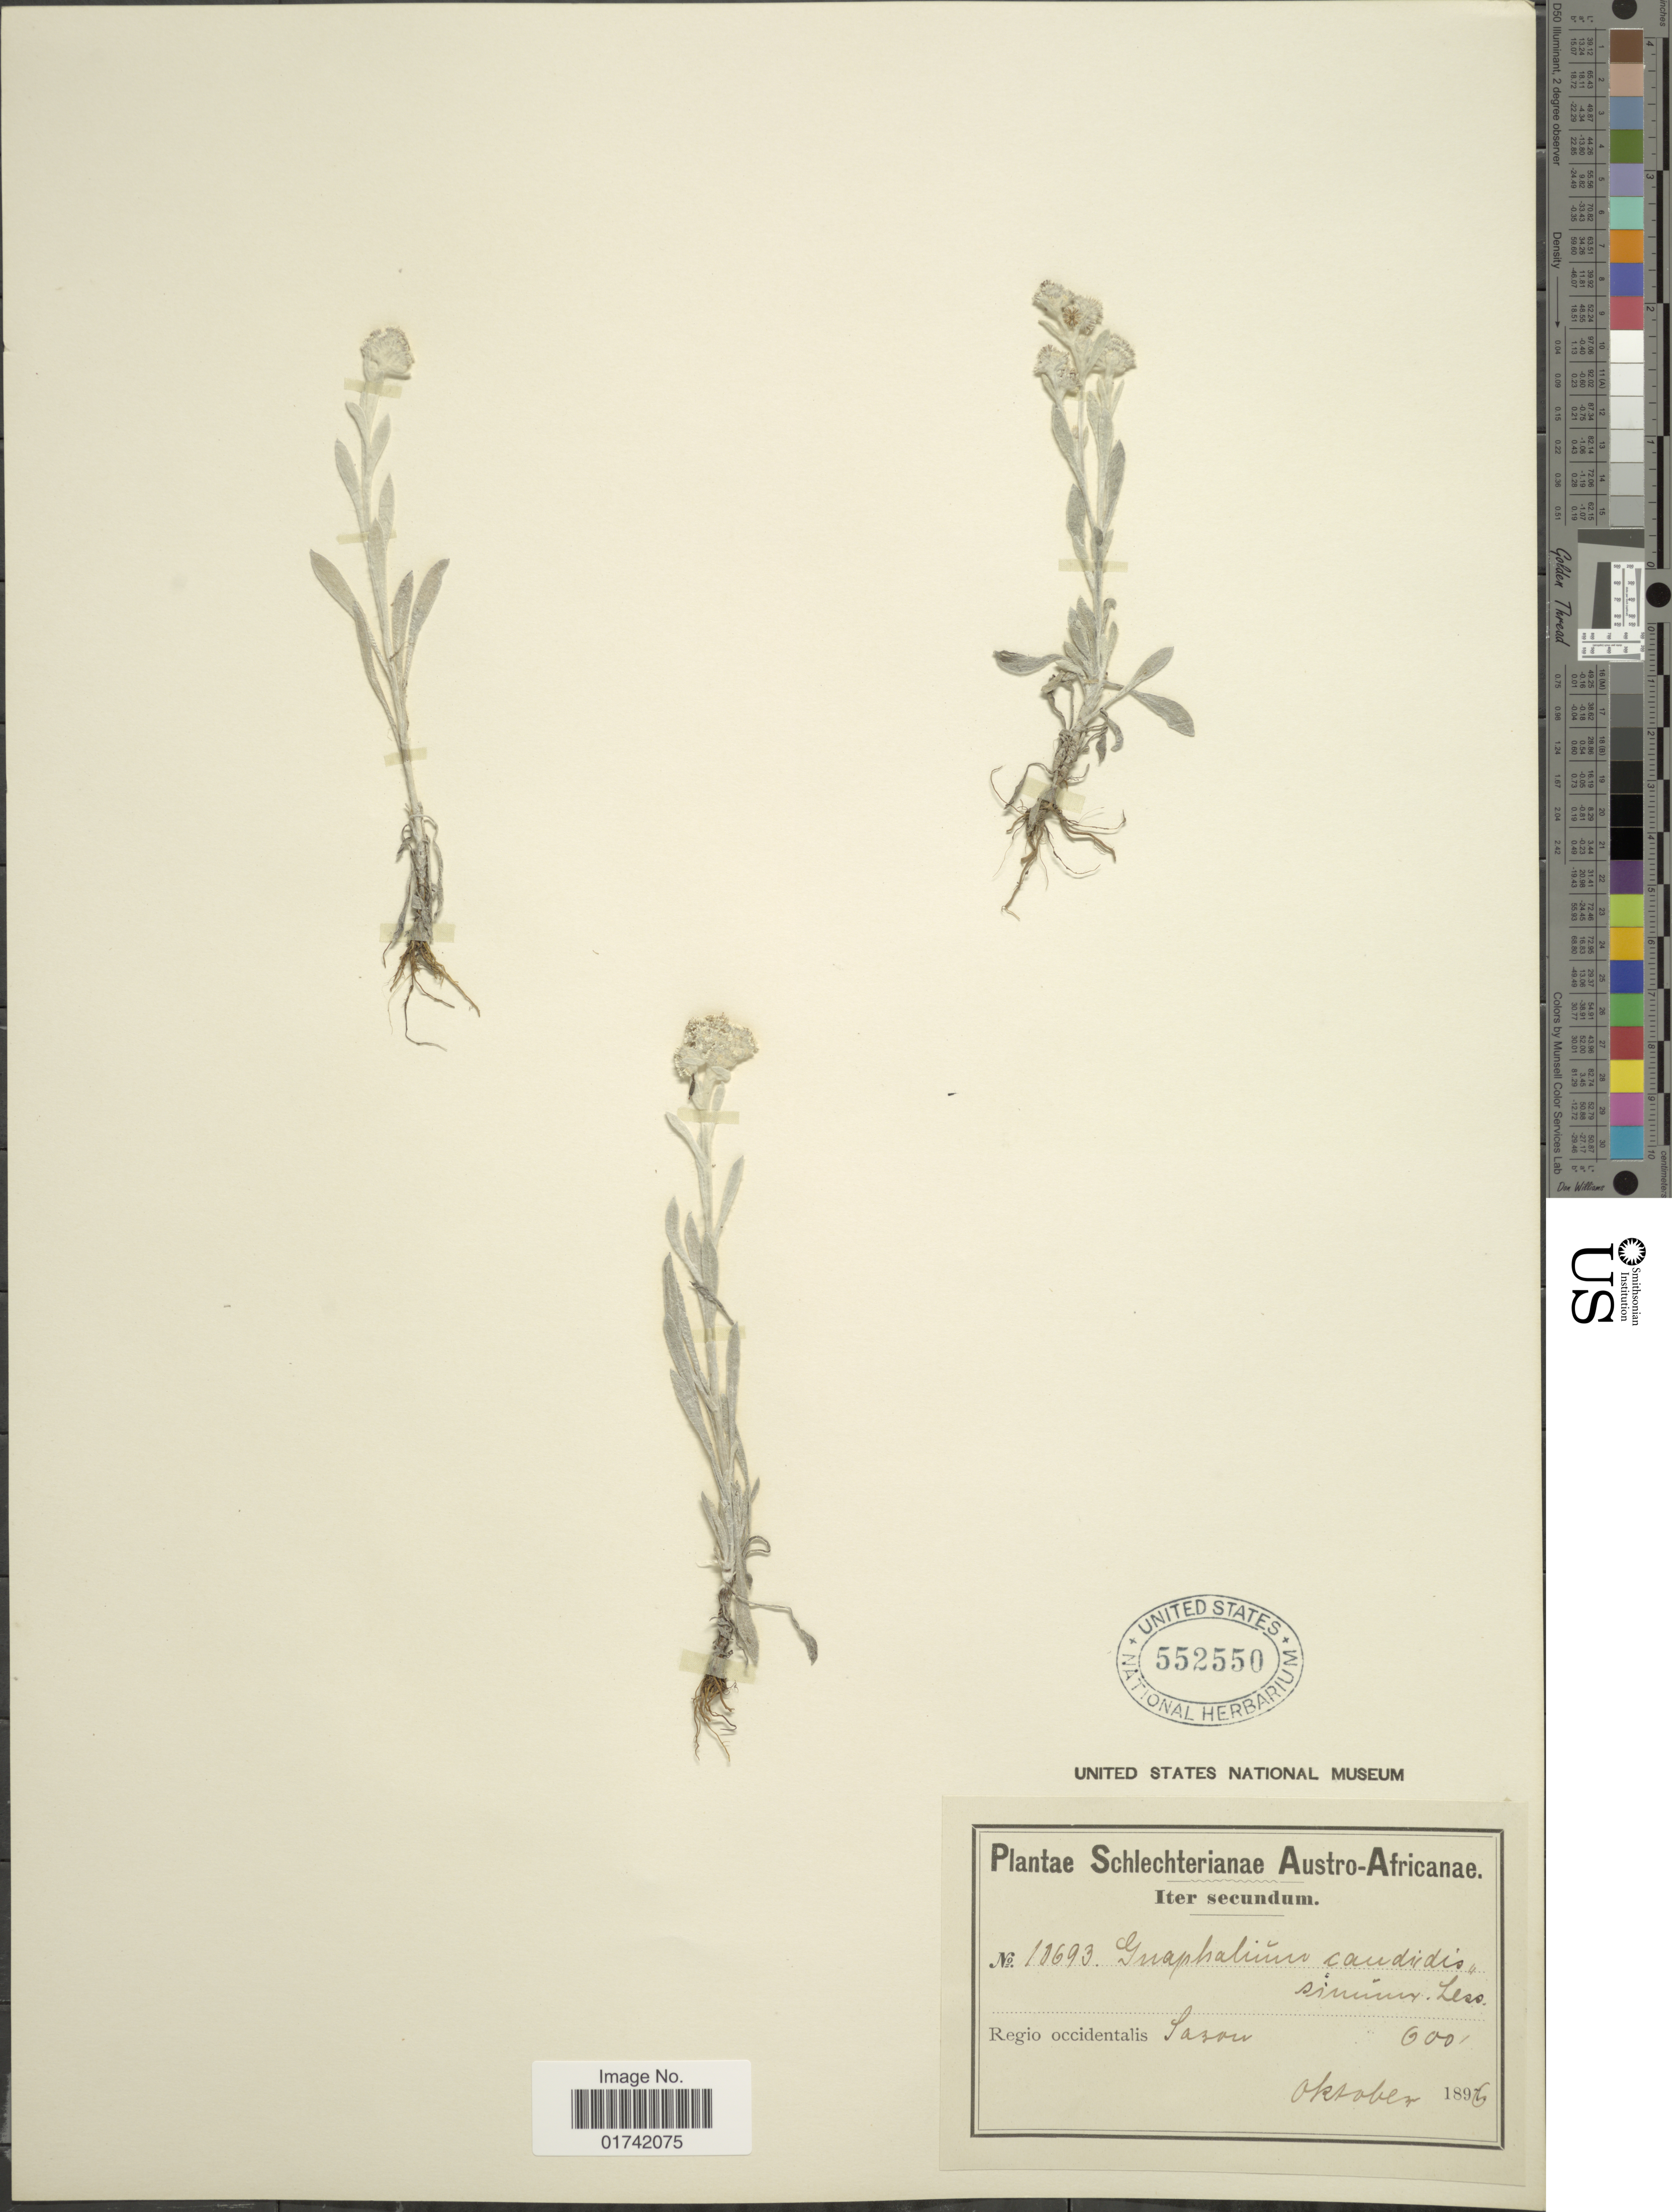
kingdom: Plantae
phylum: Tracheophyta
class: Magnoliopsida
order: Asterales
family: Asteraceae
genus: Vellereophyton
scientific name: Vellereophyton dealbatum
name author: (Thunb.) Hilliard & B.L. Burtt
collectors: Schlechter, --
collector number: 10693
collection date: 1896-10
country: South Africa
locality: Regio Occidentalis. Saron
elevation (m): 183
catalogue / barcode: US 552550